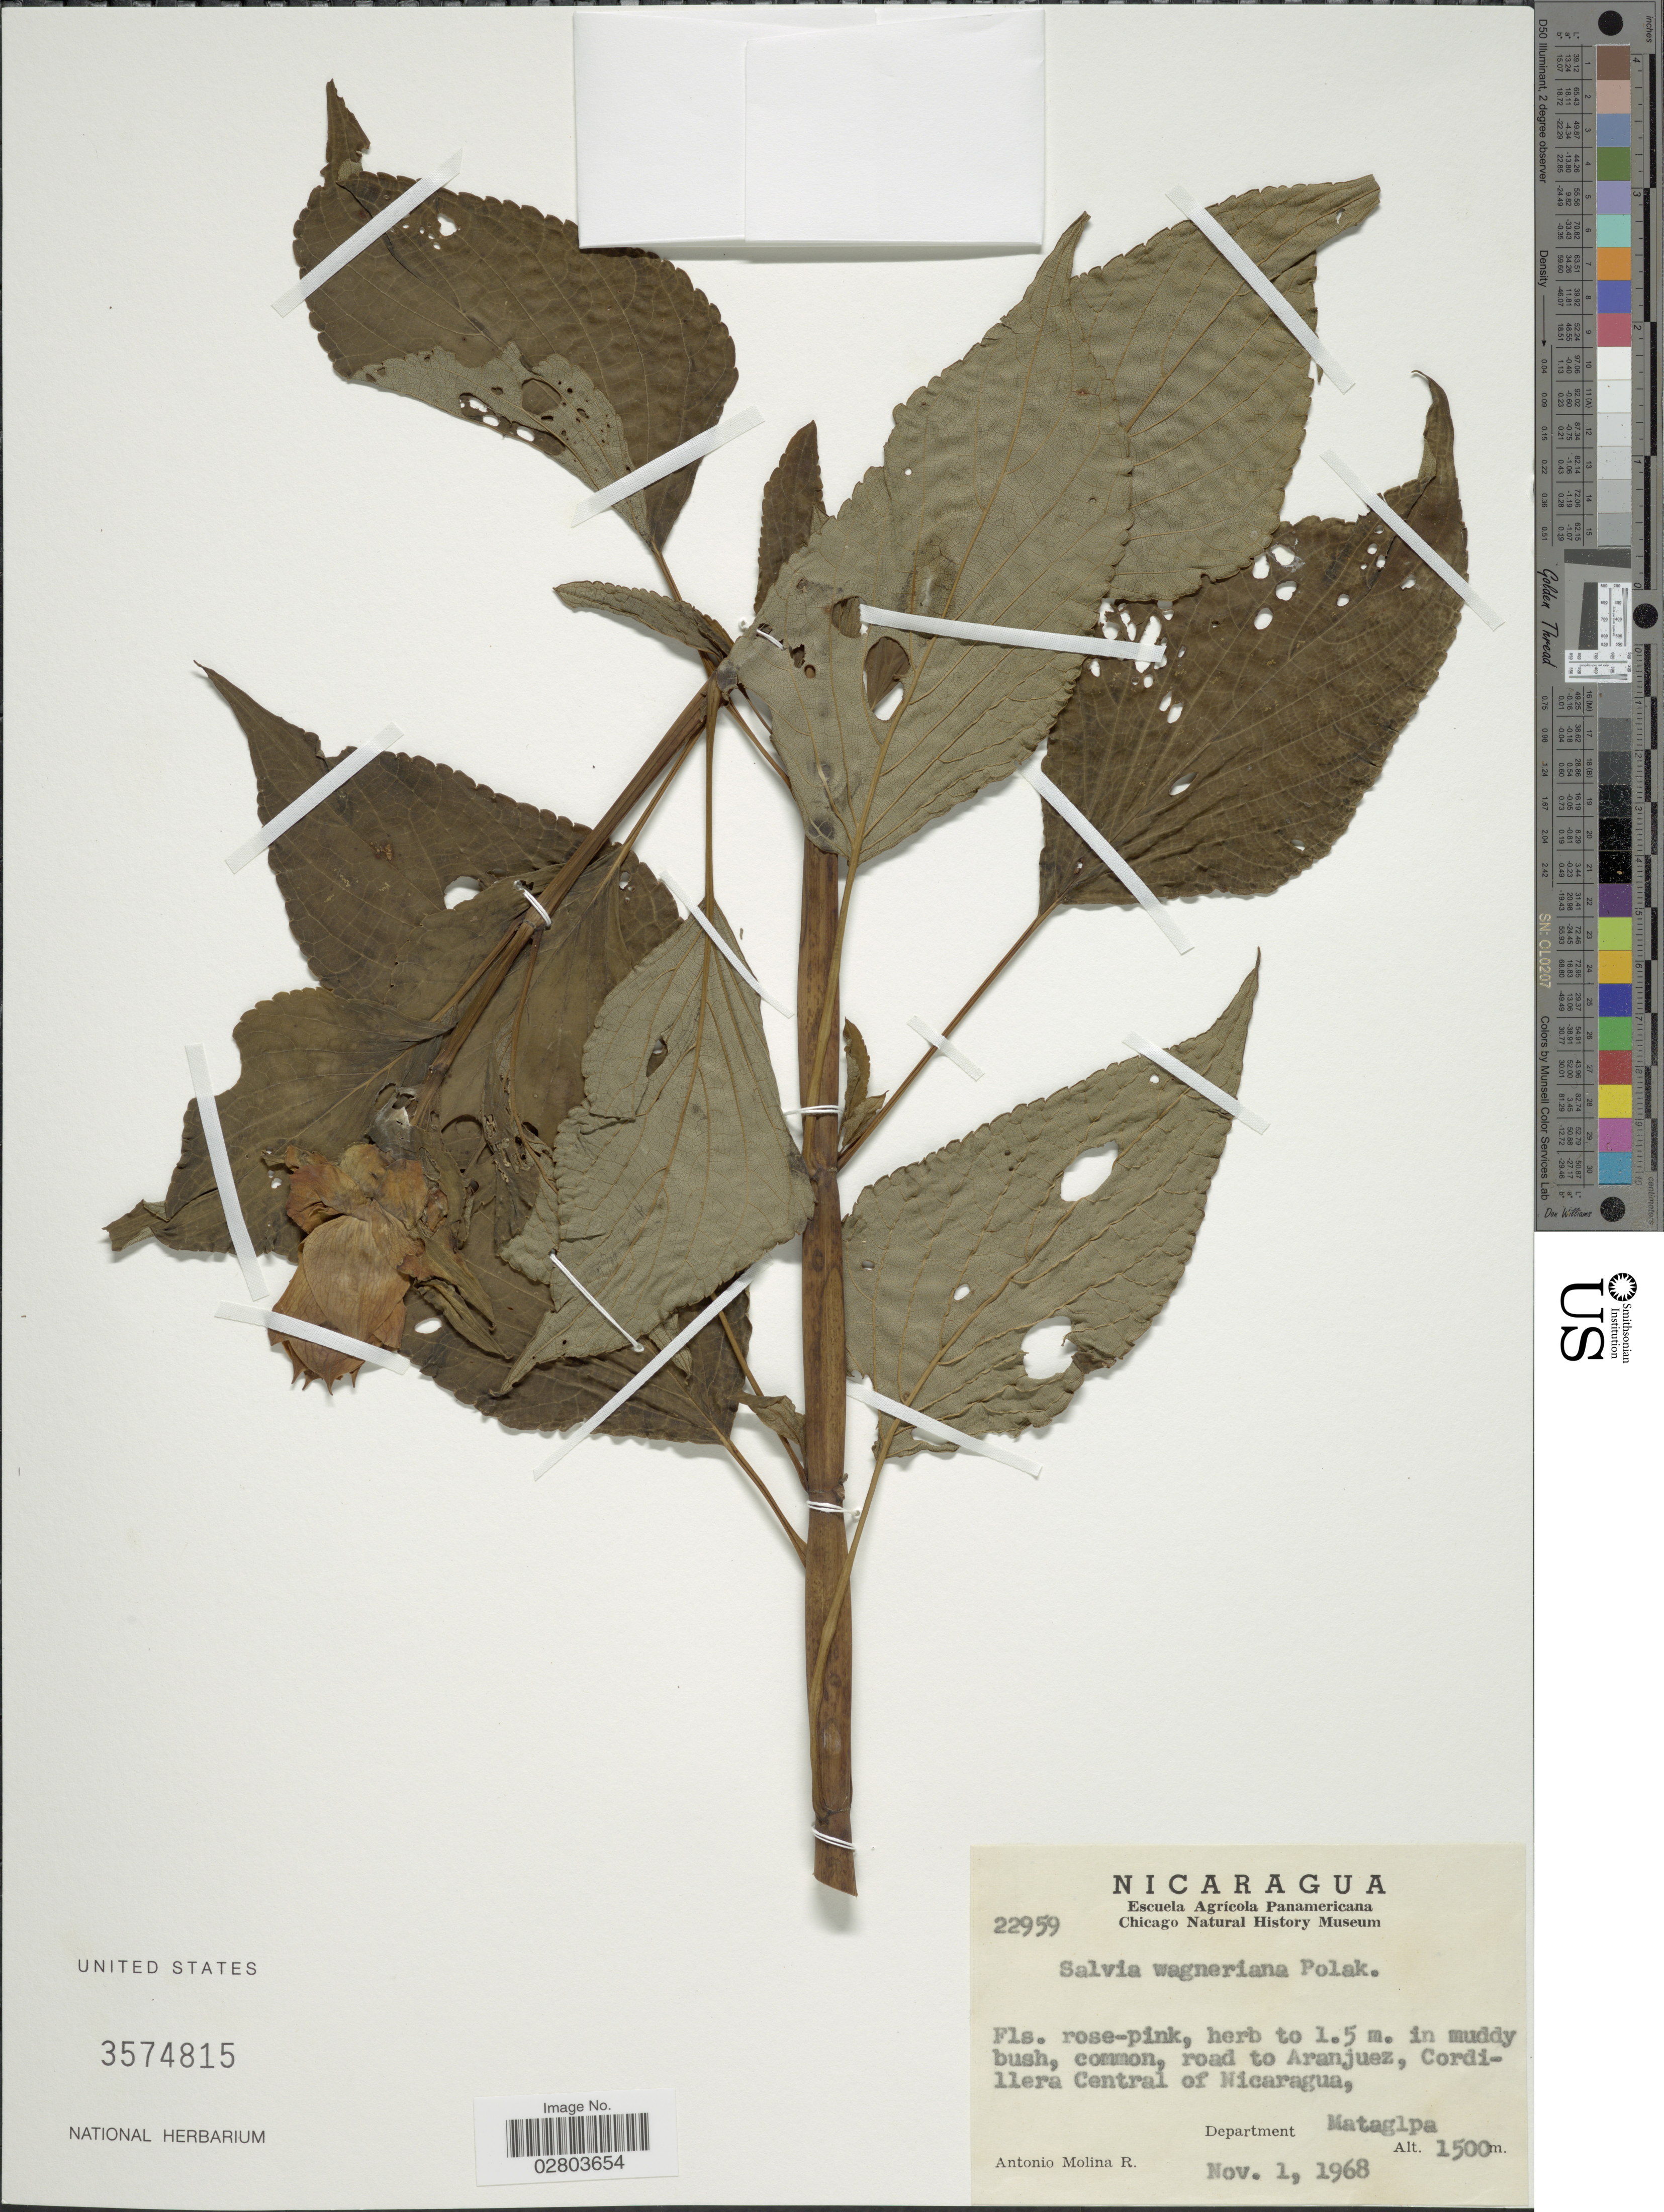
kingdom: Plantae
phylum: Tracheophyta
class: Magnoliopsida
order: Lamiales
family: Lamiaceae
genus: Salvia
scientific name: Salvia wagneriana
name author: Pol.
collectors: A. Molina R.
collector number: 22959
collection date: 1968-11-01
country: Nicaragua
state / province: Matagalpa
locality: Road to Aranjuez, Cordillera Central of Nicaragua. Department Mataglpa.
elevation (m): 1500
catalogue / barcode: US 3574815